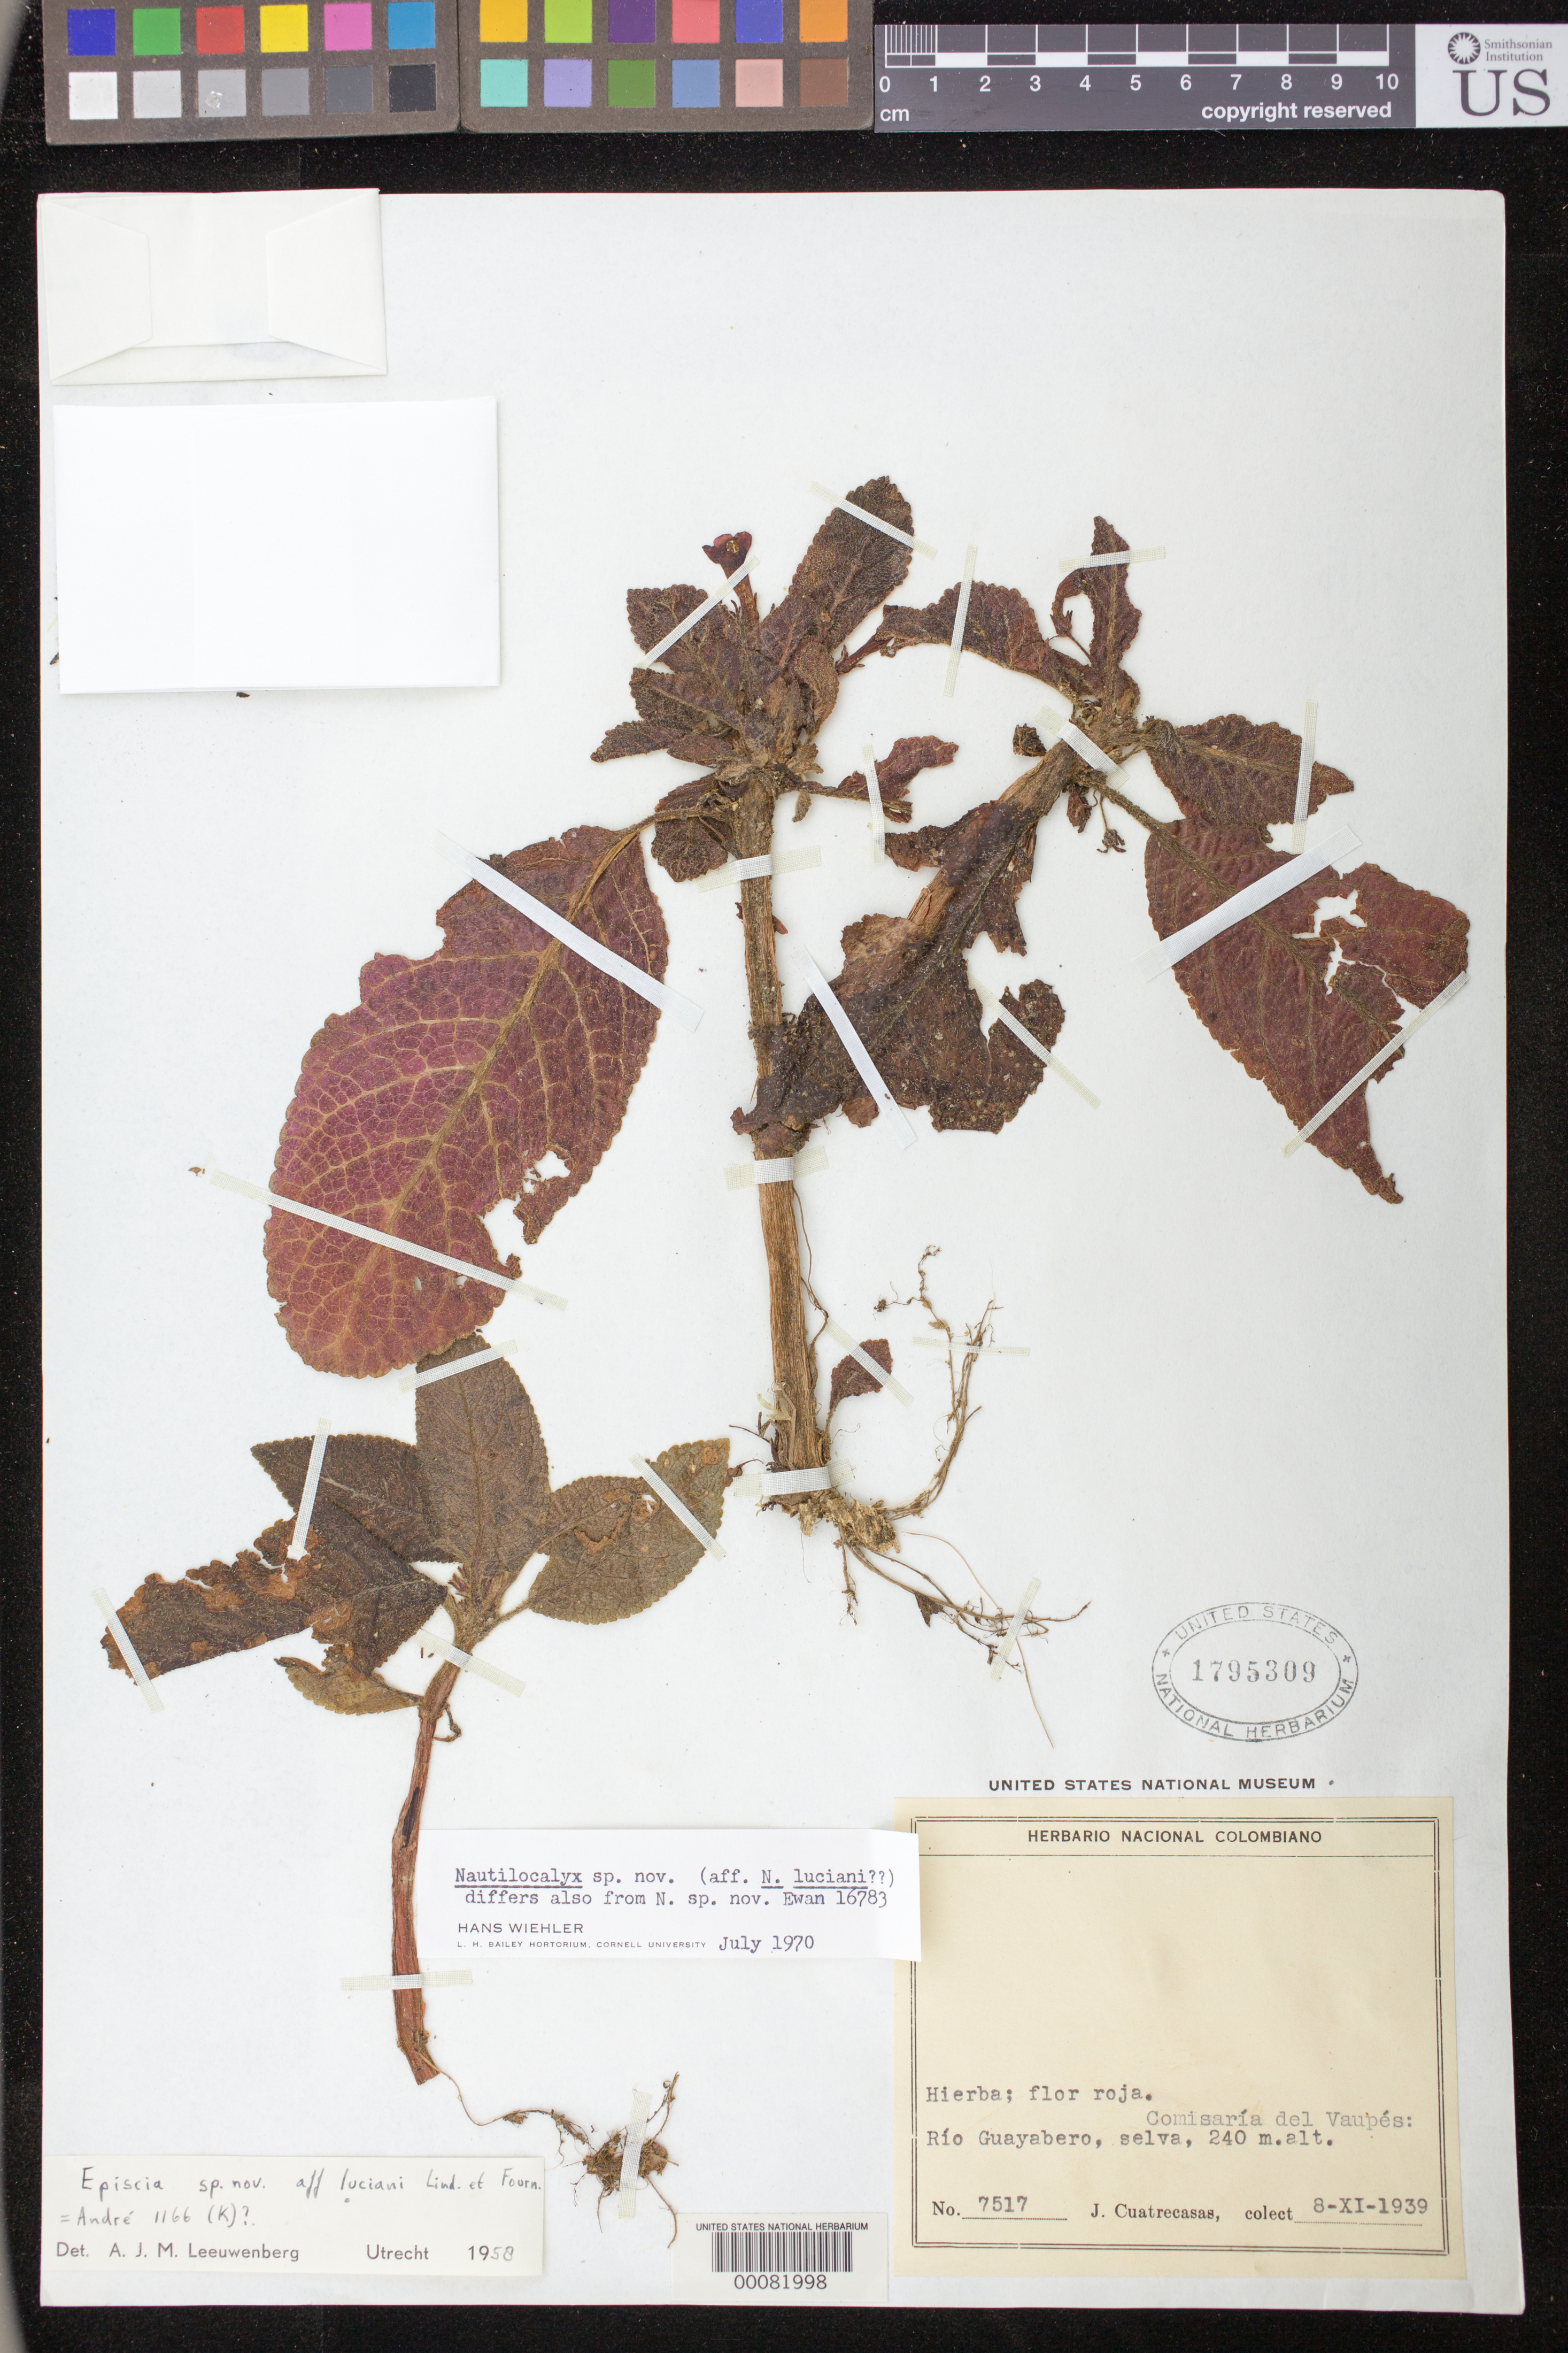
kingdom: Plantae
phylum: Tracheophyta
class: Magnoliopsida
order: Lamiales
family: Gesneriaceae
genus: Nautilocalyx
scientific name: Nautilocalyx sp.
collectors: J. Cuatrecasas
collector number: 7517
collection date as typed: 08 Nov 1939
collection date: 1939-11-08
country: Colombia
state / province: Vaupés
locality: Rio Guayabero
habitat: Forest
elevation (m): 240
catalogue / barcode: US 1795309